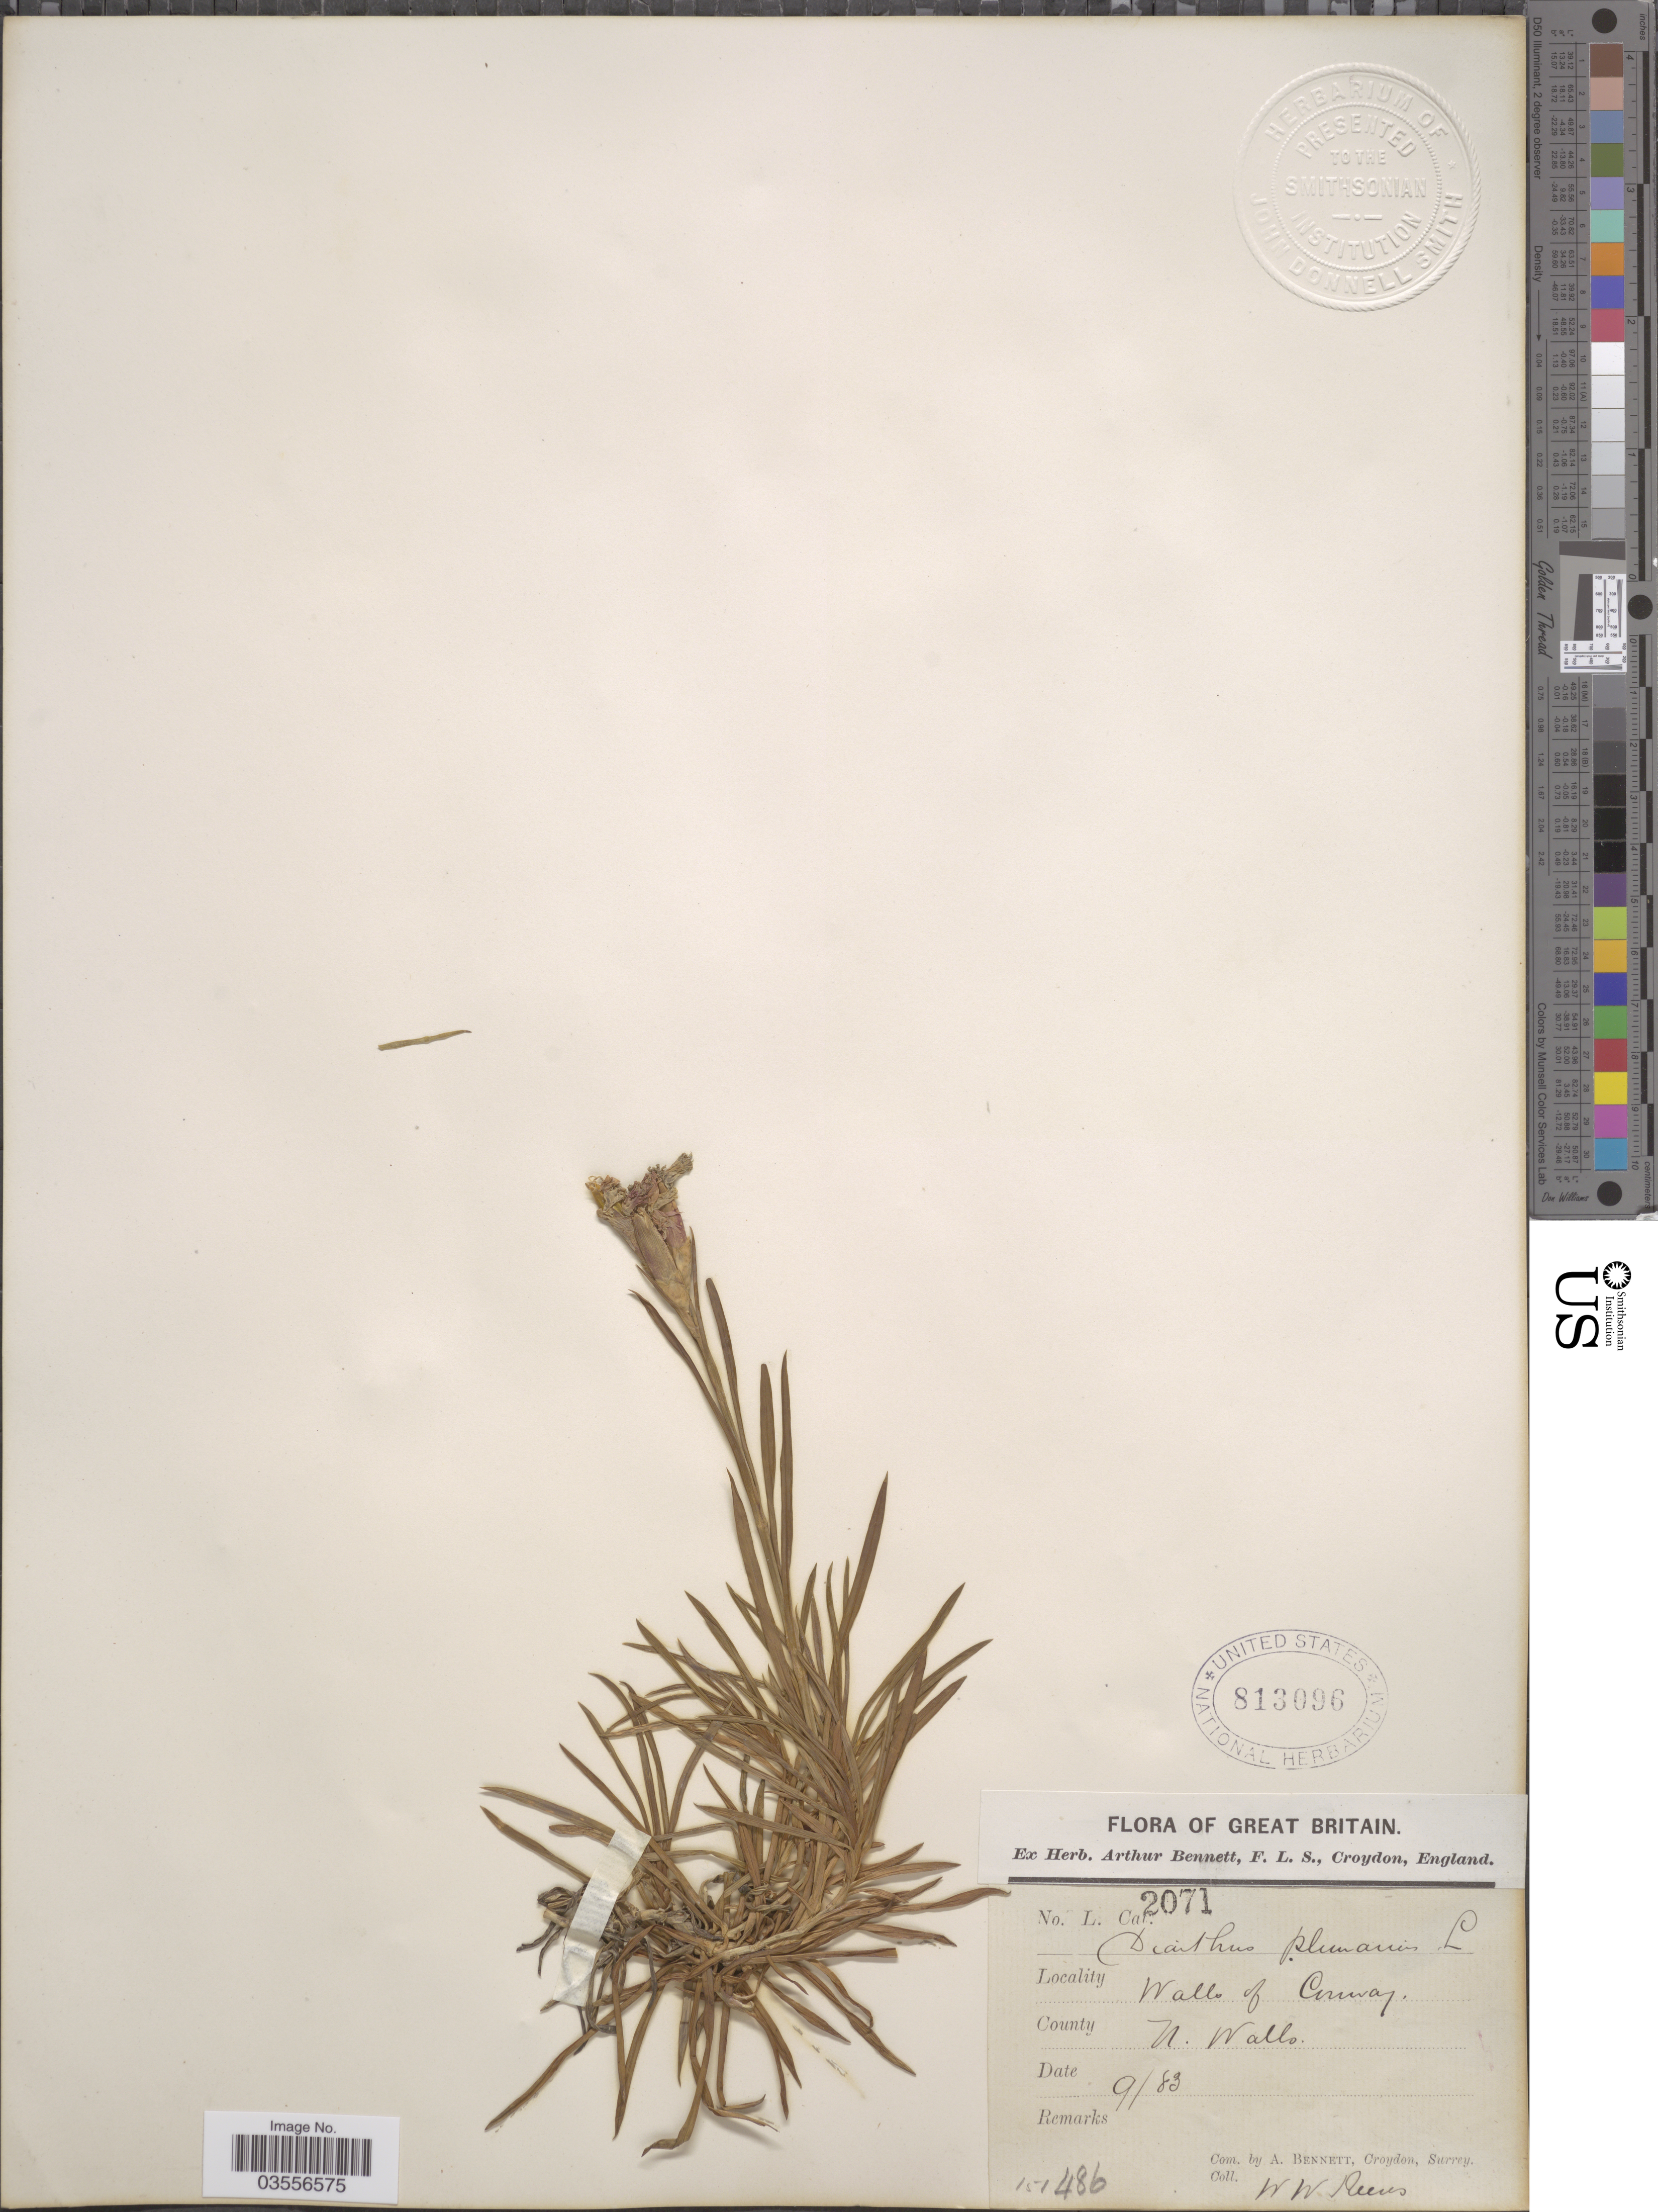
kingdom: Plantae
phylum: Tracheophyta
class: Magnoliopsida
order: Caryophyllales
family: Caryophyllaceae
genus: Dianthus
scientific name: Dianthus plumarius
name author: L.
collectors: W. Reeves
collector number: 151/486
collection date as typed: Transcribed d/m/y: /9/83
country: United Kingdom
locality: Great Britain. Walls of Conway.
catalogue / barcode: US 813096